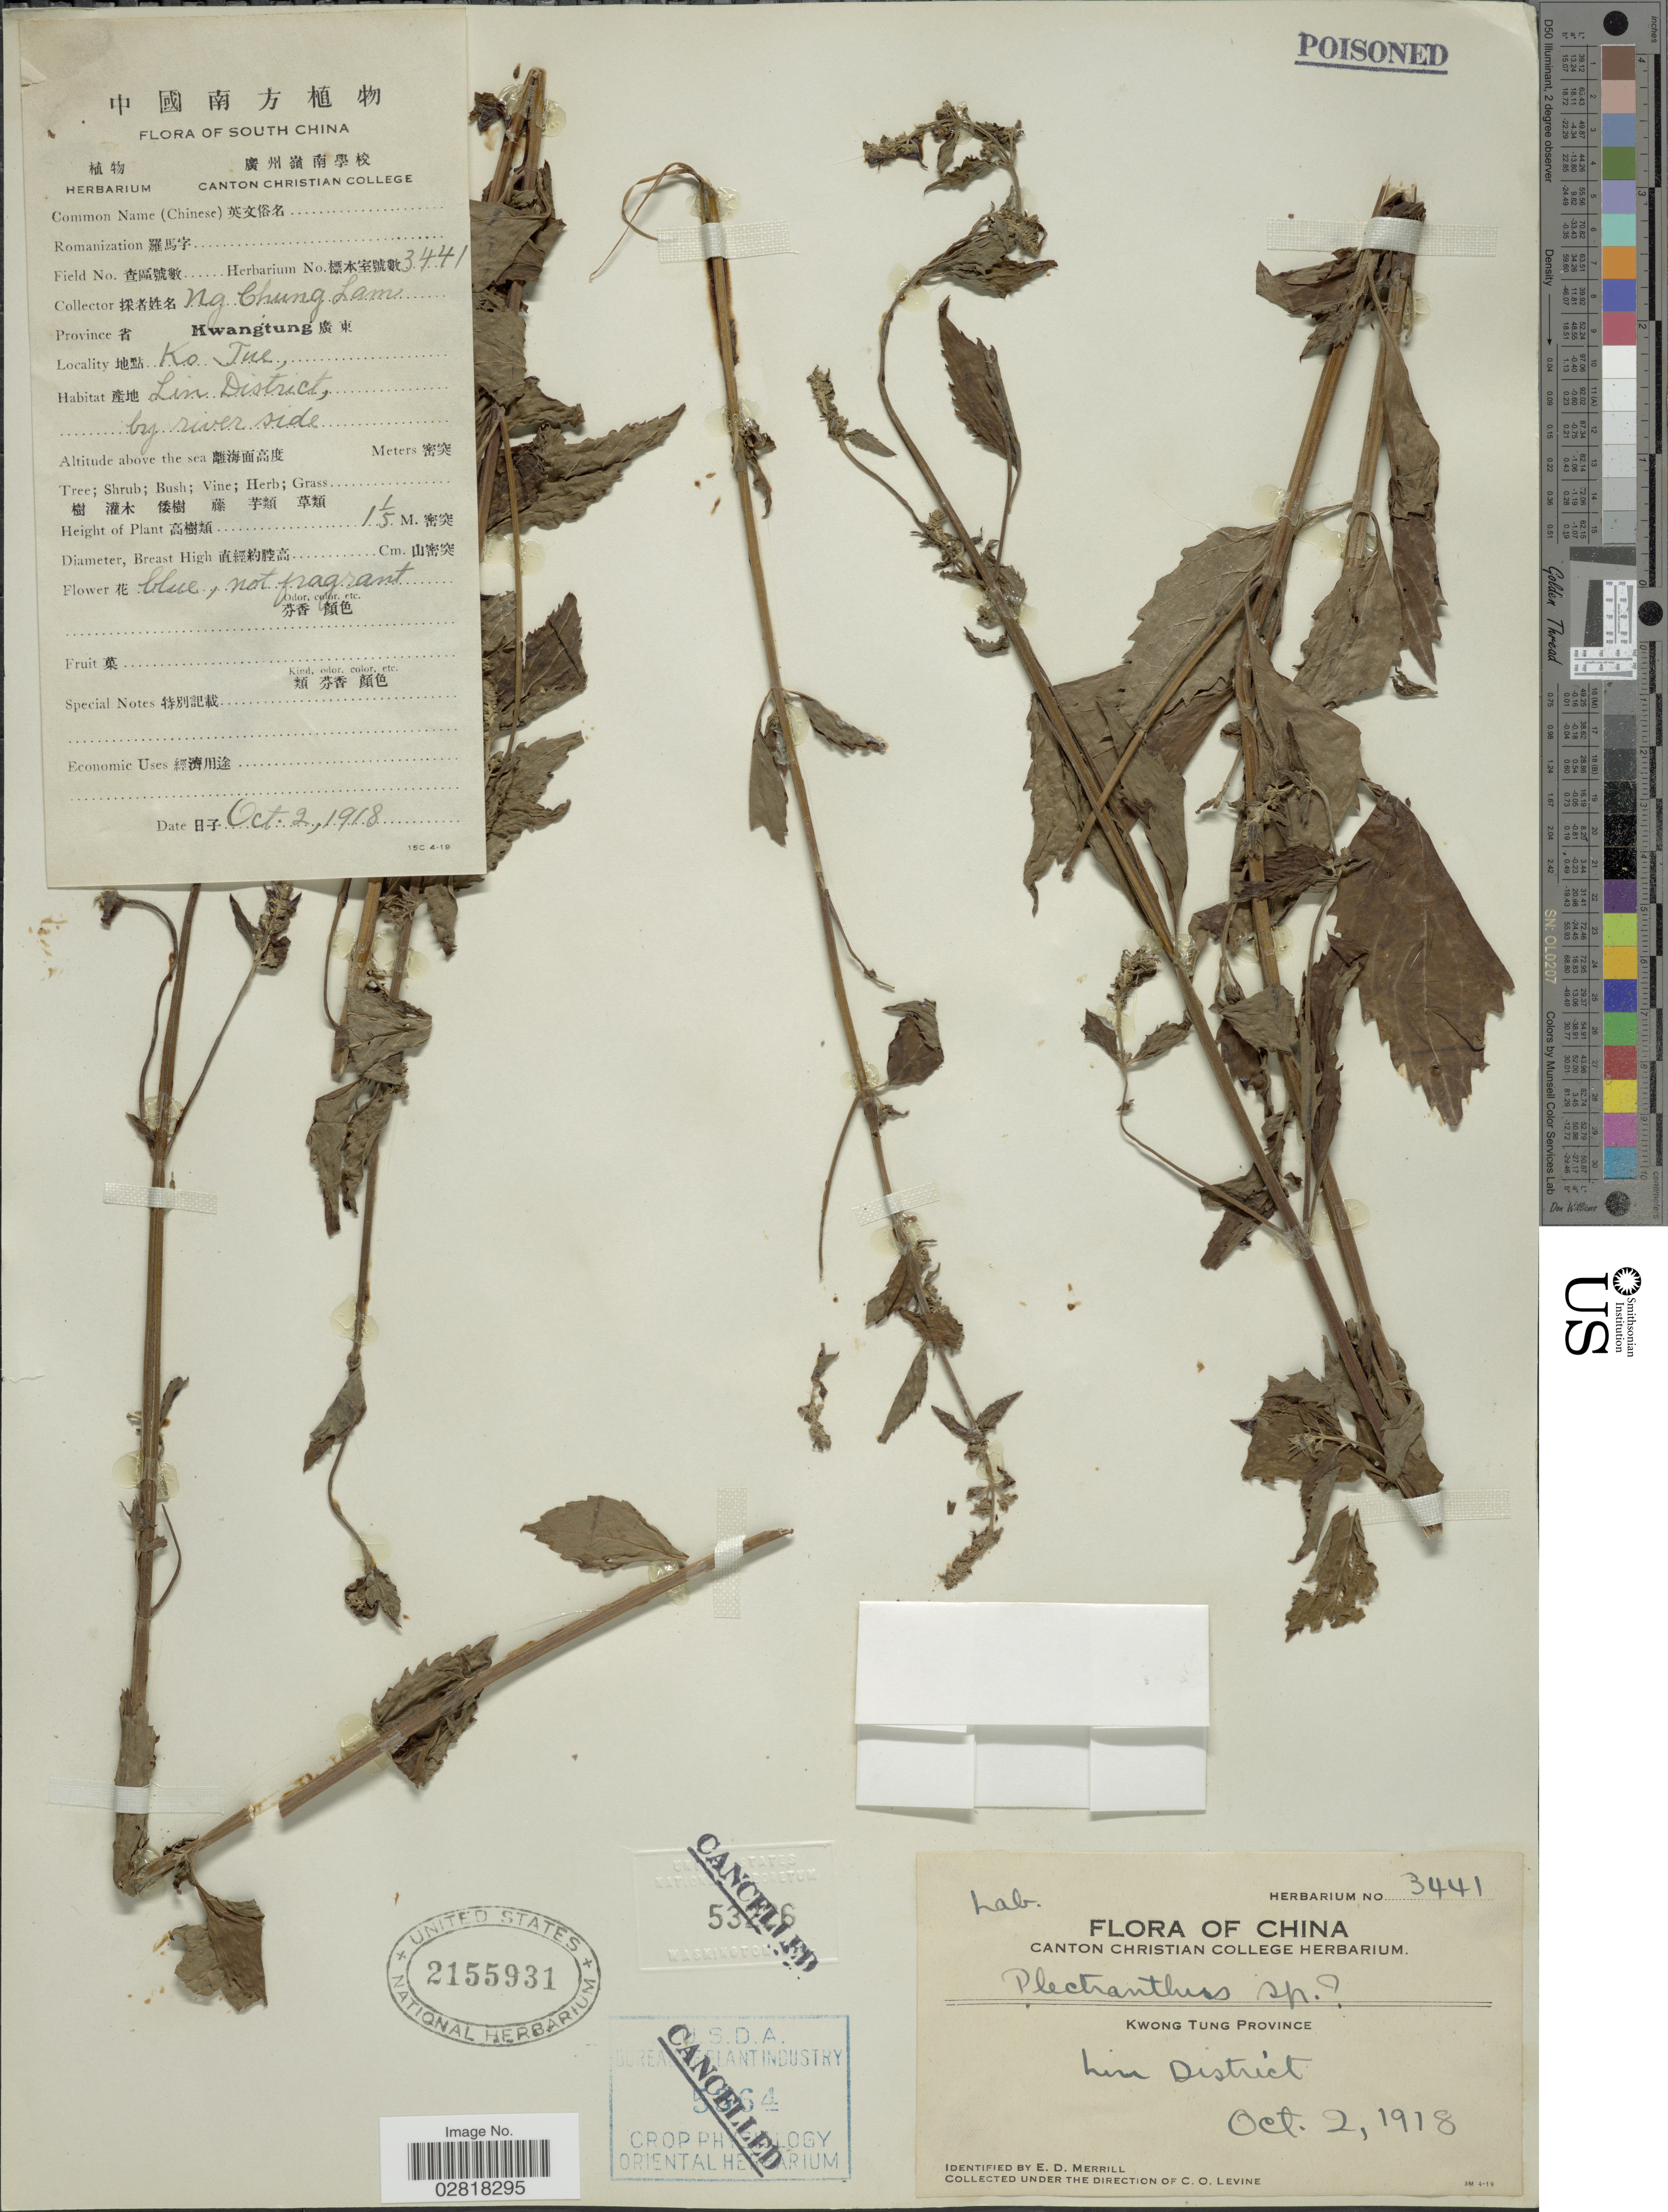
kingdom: Plantae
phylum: Tracheophyta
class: Magnoliopsida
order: Lamiales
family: Lamiaceae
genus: Plectranthus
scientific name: Plectranthus sp.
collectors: N. C. Lam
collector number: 3441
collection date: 1918-10-02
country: China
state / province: Guangdong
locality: Kwong Tung Province, Ko Tue [interpreted], Lin District, South China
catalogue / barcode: US 2155931